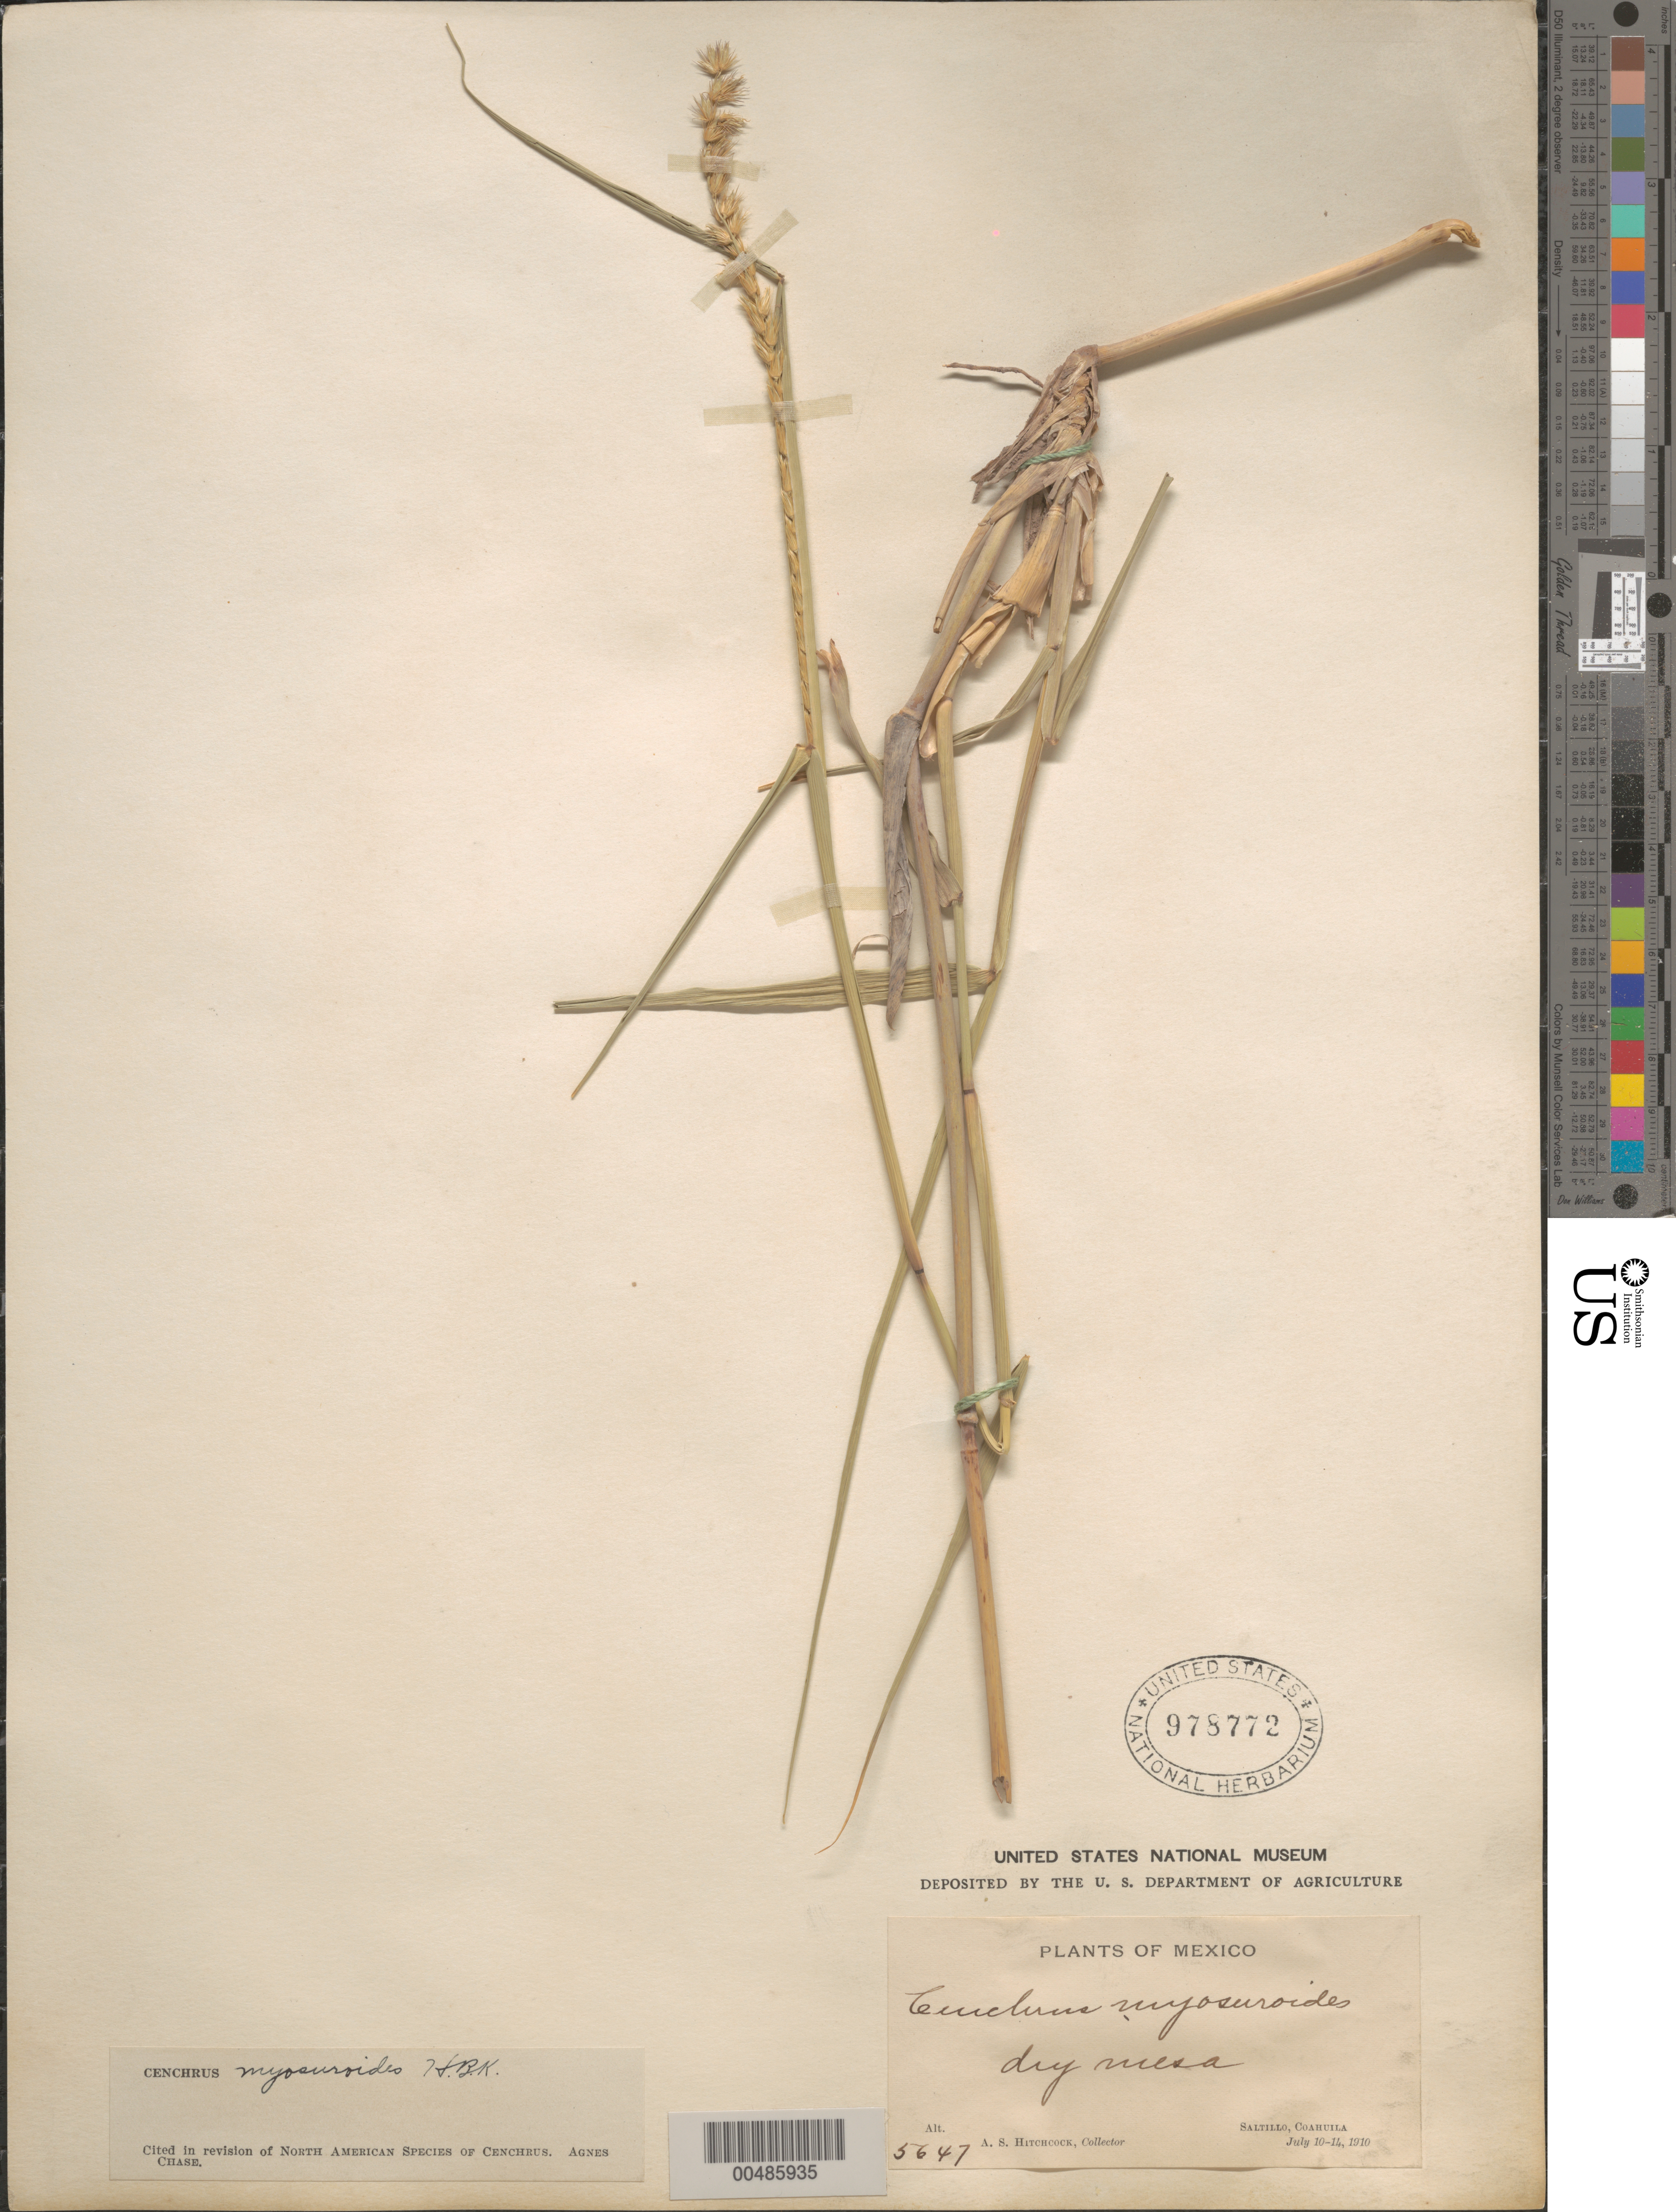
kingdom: Plantae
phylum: Tracheophyta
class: Liliopsida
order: Poales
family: Poaceae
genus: Cenchrus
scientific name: Cenchrus myosuroides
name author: Kunth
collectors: A. S. Hitchcock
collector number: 5647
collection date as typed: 10 Jul 1910 to 14 Jul 1910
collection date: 1910-07-10/1910-07-14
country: Mexico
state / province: Coahuila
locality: Saltillo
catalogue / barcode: US 978772